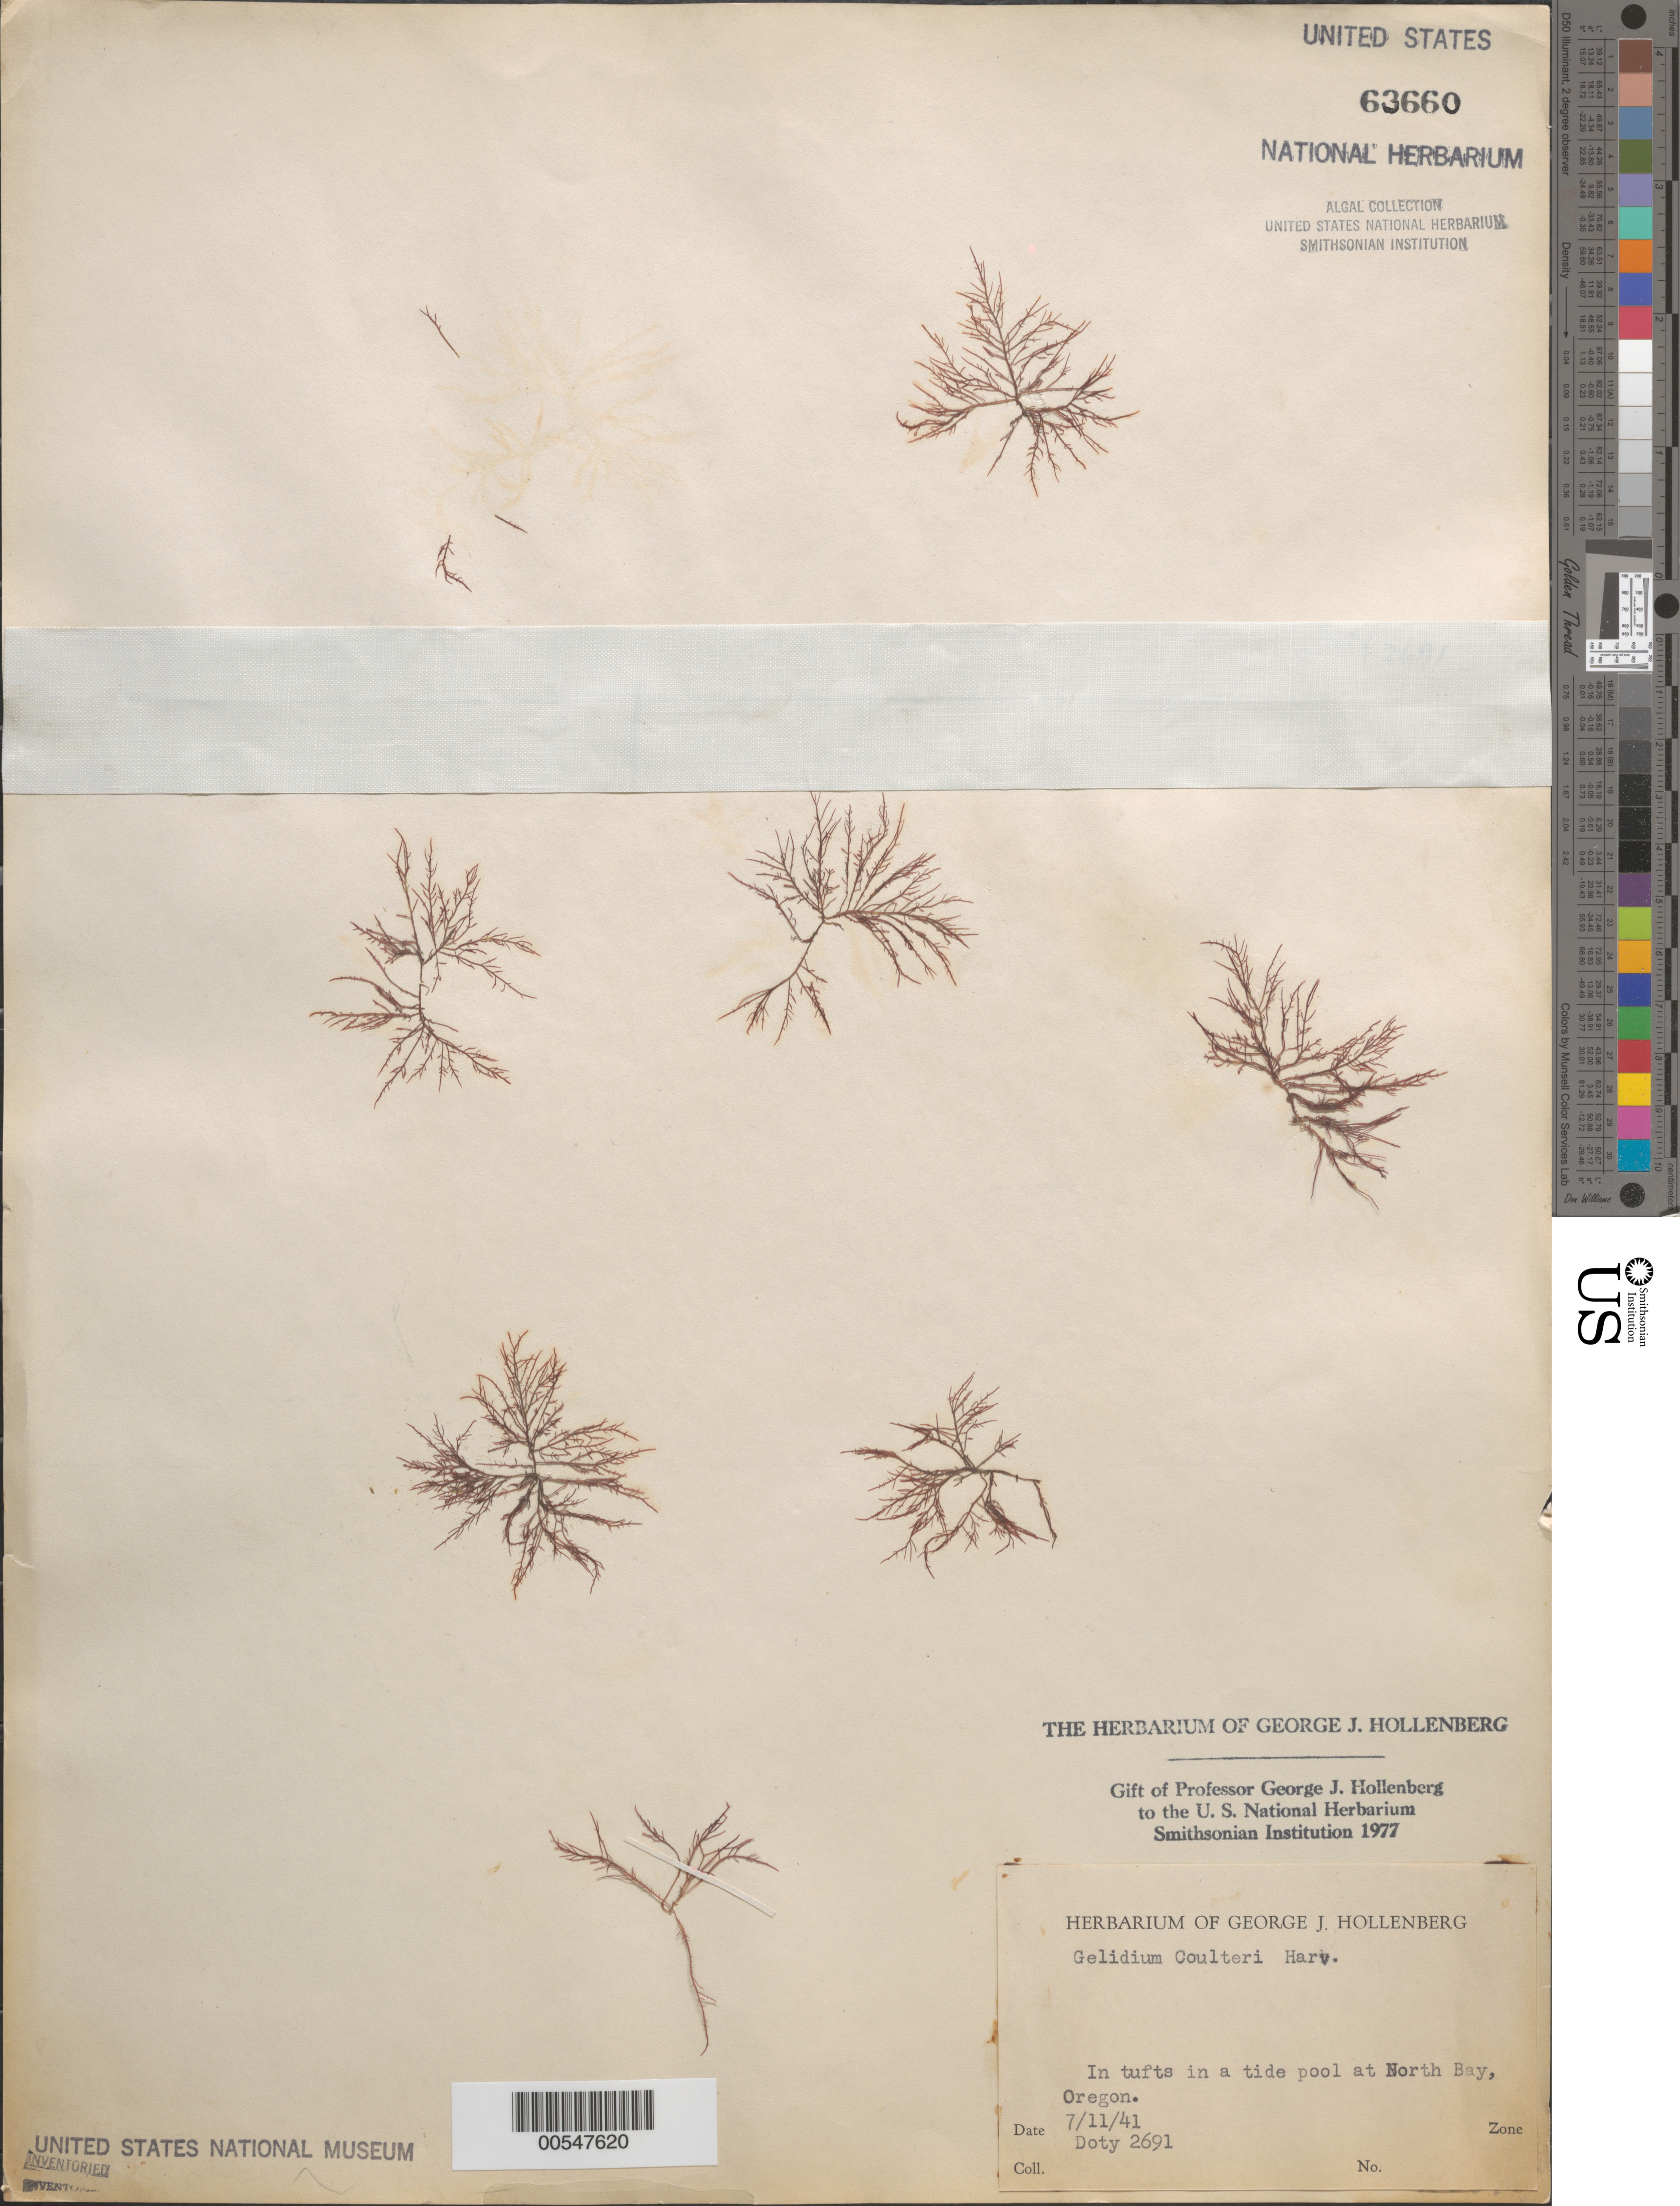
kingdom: Plantae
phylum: Rhodophyta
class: Florideophyceae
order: Gelidiales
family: Gelidiaceae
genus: Gelidium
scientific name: Gelidium coulteri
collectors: M. S. Doty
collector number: MSD 2691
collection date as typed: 11 Jul 1941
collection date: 1941-07-11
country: United States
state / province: Oregon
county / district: Coos County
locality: North Bay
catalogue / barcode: US 63660